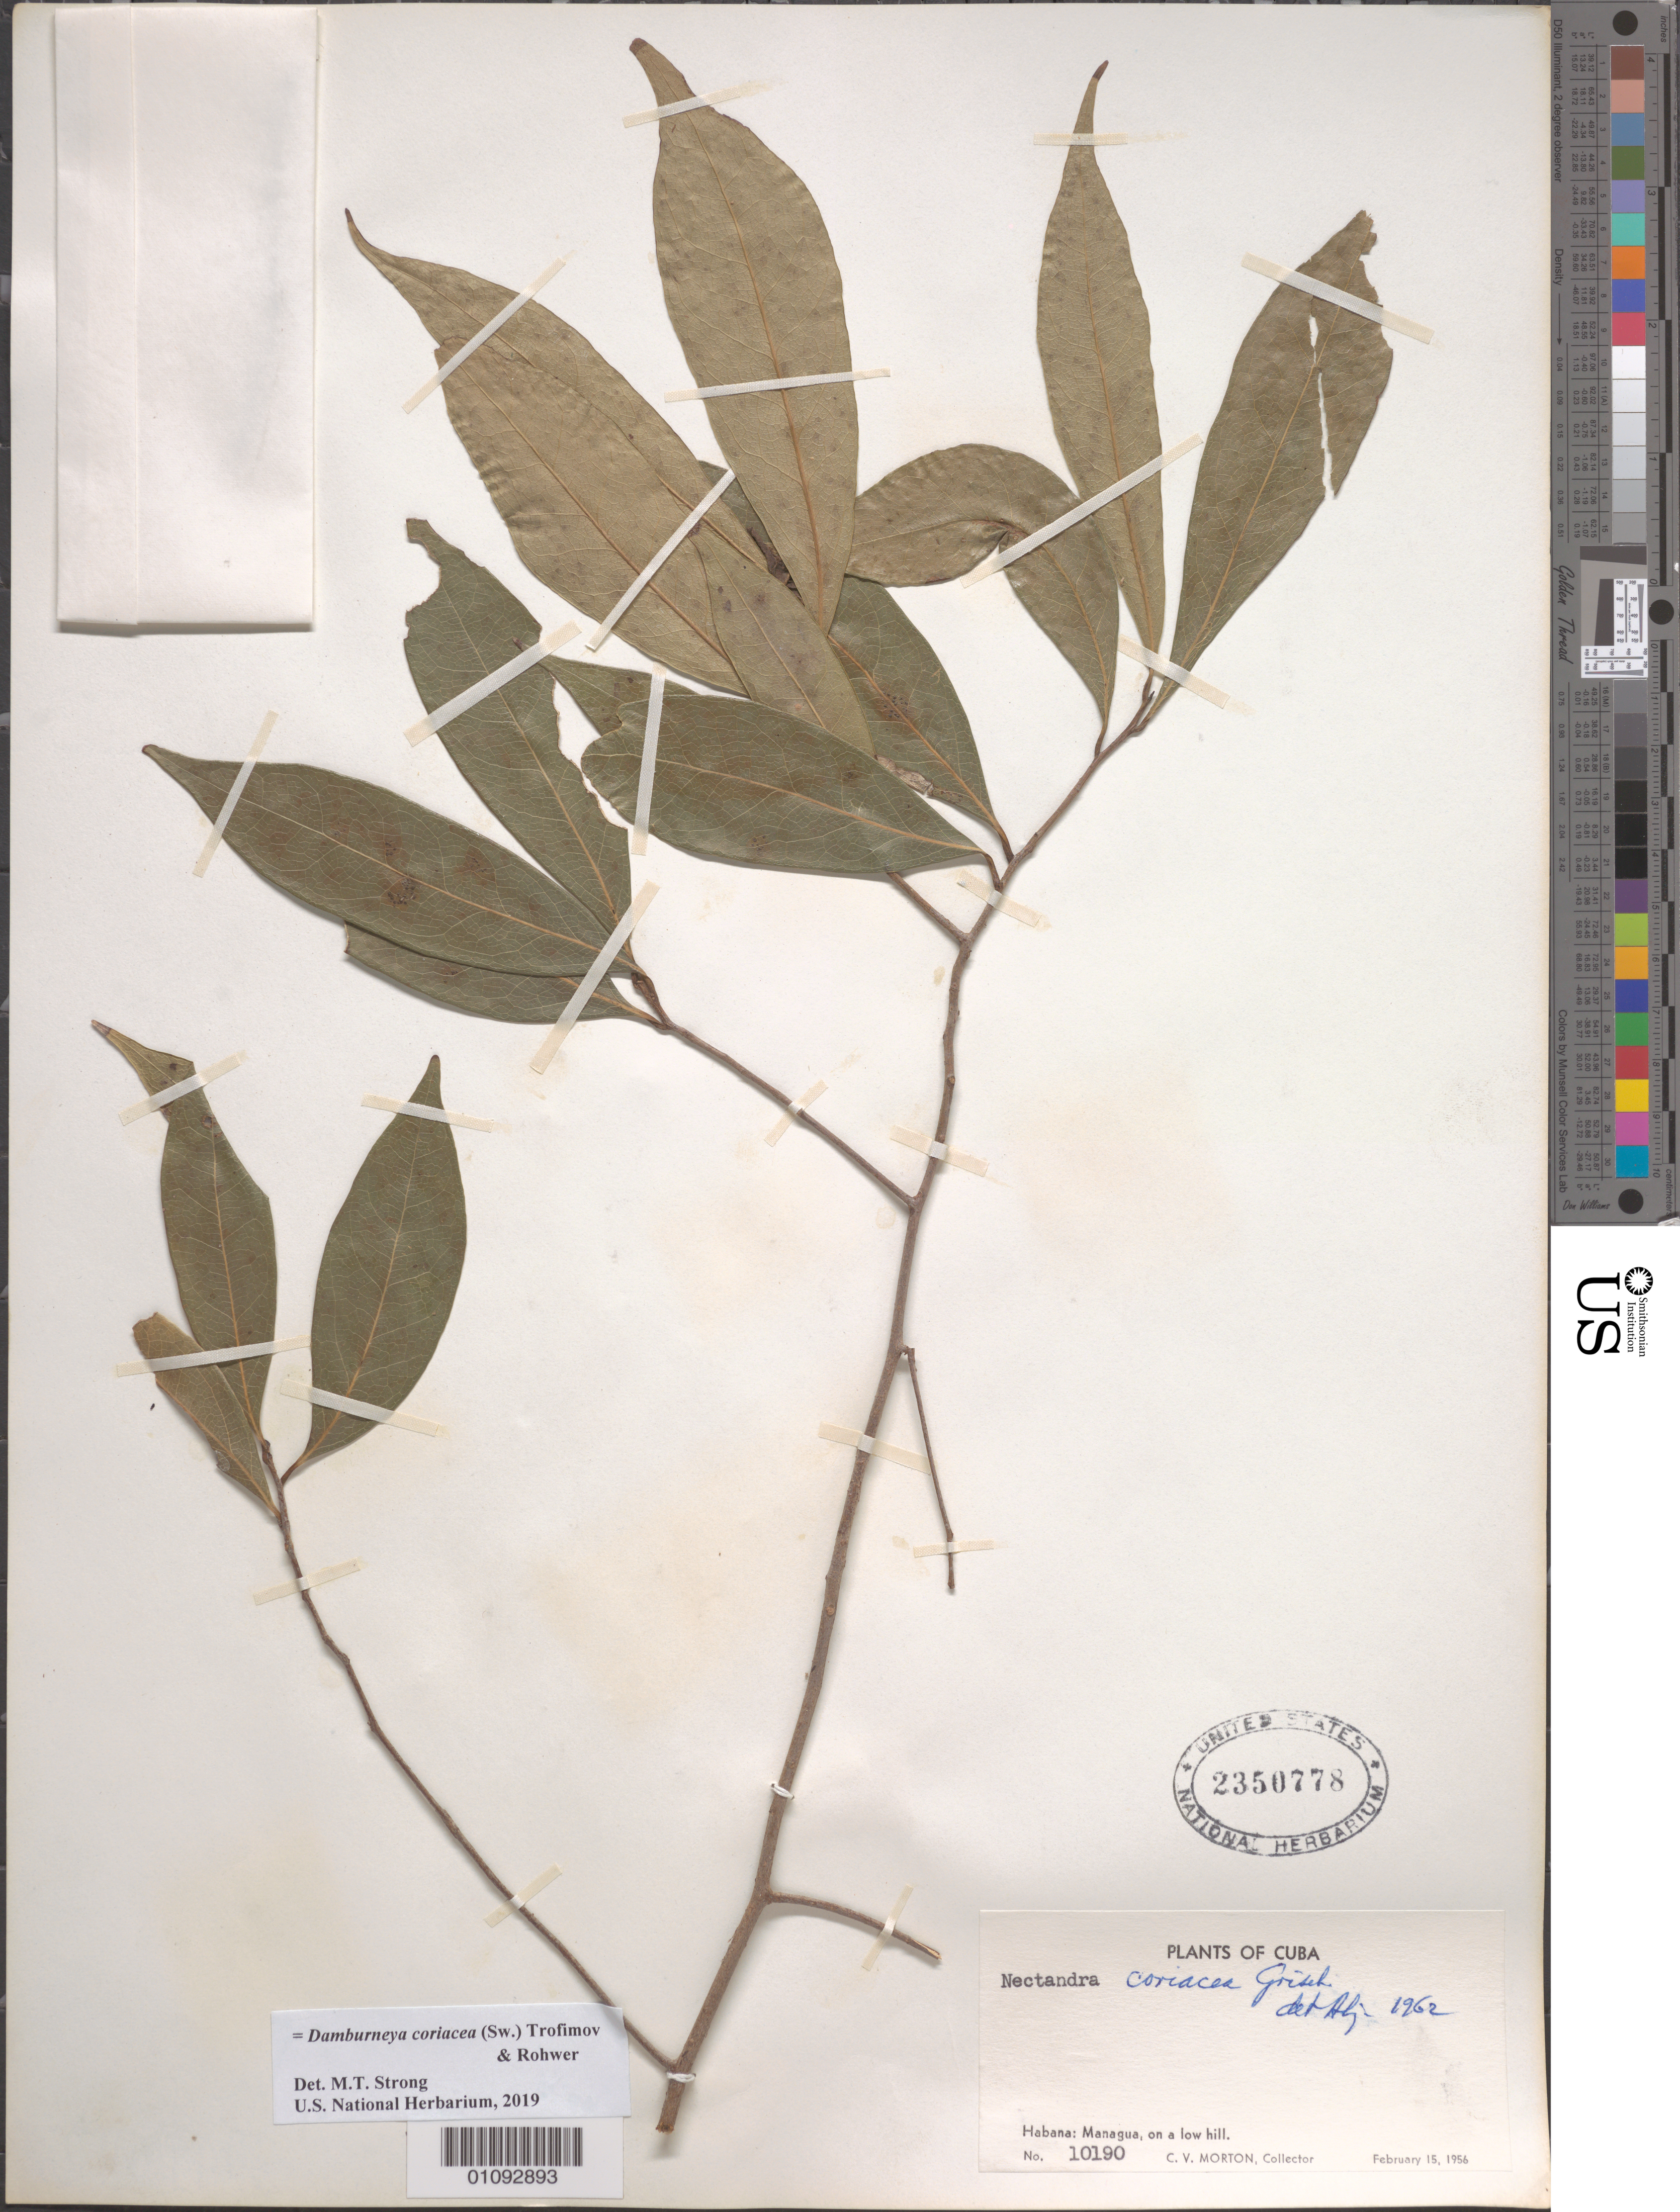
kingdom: Plantae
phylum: Tracheophyta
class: Magnoliopsida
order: Laurales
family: Lauraceae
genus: Damburneya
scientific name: Damburneya coriacea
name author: (Sw.) Trofimov & Rohwer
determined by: Strong, M. T., (US), Smithsonian Institution - National Museum of Natural History (UNITED STATES)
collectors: C. V. Morton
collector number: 10190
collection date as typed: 15 Feb 1956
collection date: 1956-02-15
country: Cuba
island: Cuba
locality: Habana, Managua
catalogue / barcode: US 2350778